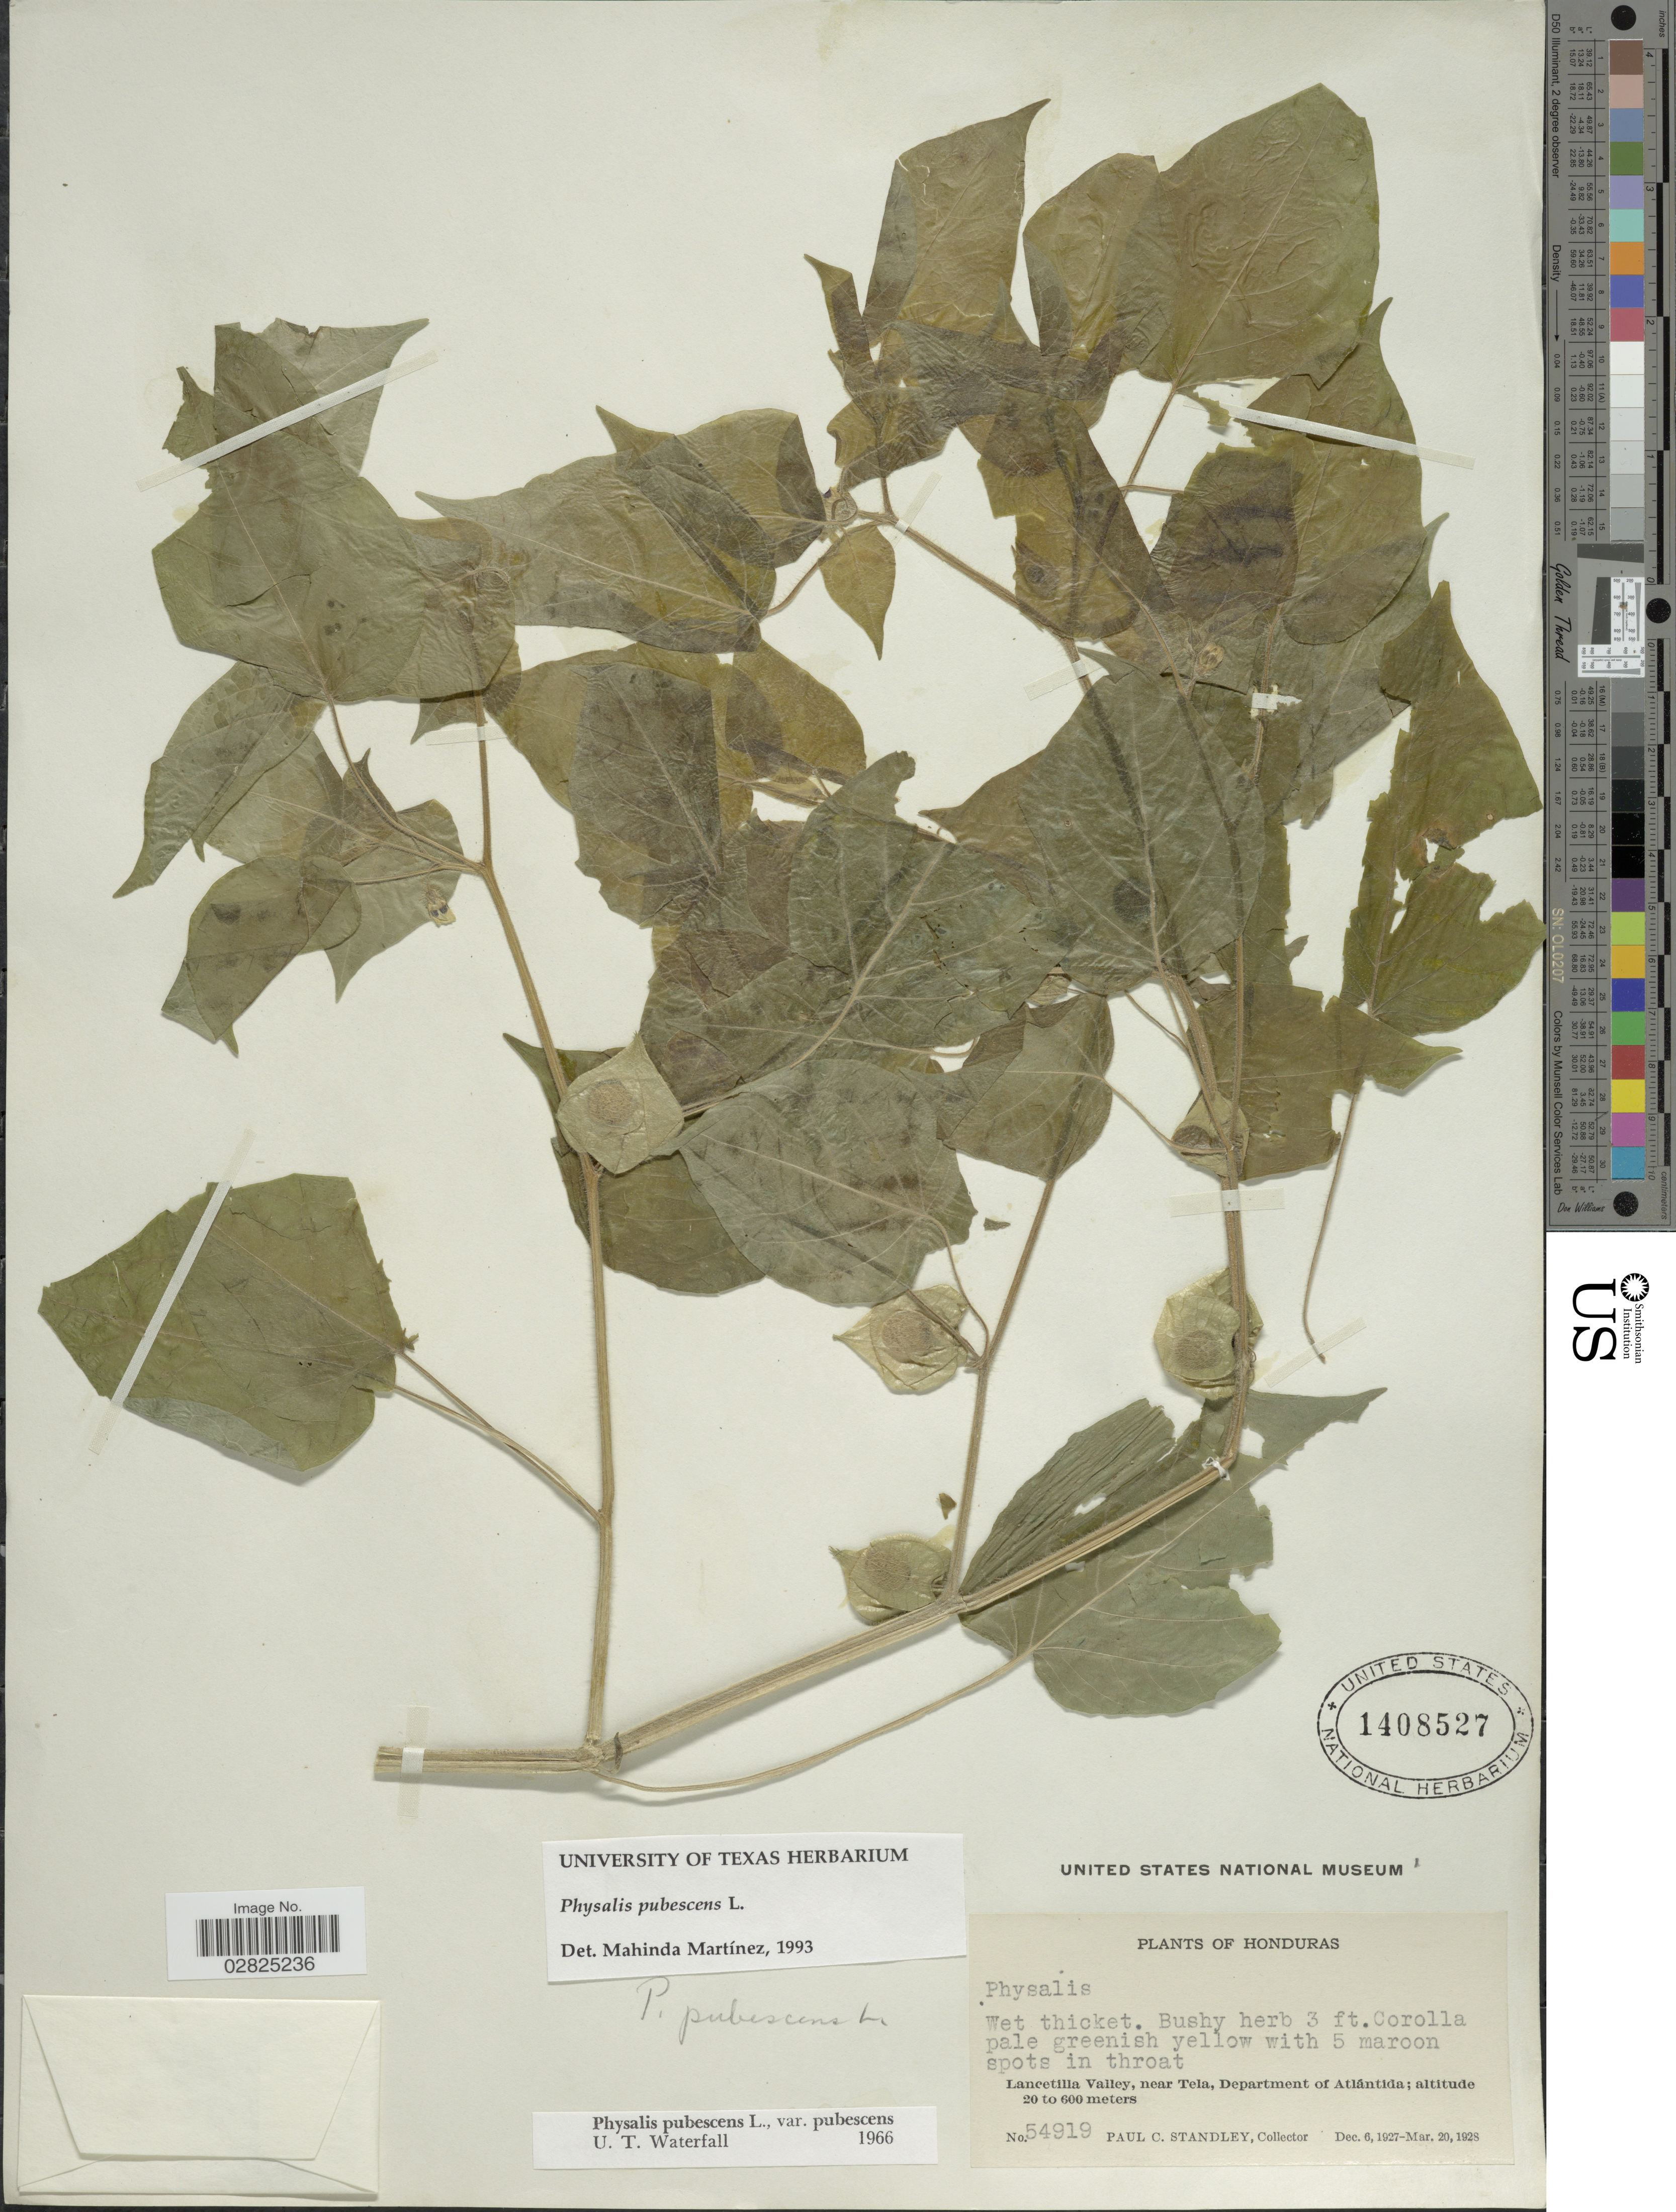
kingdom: Plantae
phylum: Tracheophyta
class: Magnoliopsida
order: Solanales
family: Solanaceae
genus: Physalis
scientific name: Physalis pubescens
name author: L.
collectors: P. C. Standley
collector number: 54919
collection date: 1927-12-06/1928-03-20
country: Honduras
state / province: Atlántida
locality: Lancetilla Valley, near Tela, Department of Atlántida.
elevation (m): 20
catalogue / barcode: US 1408527